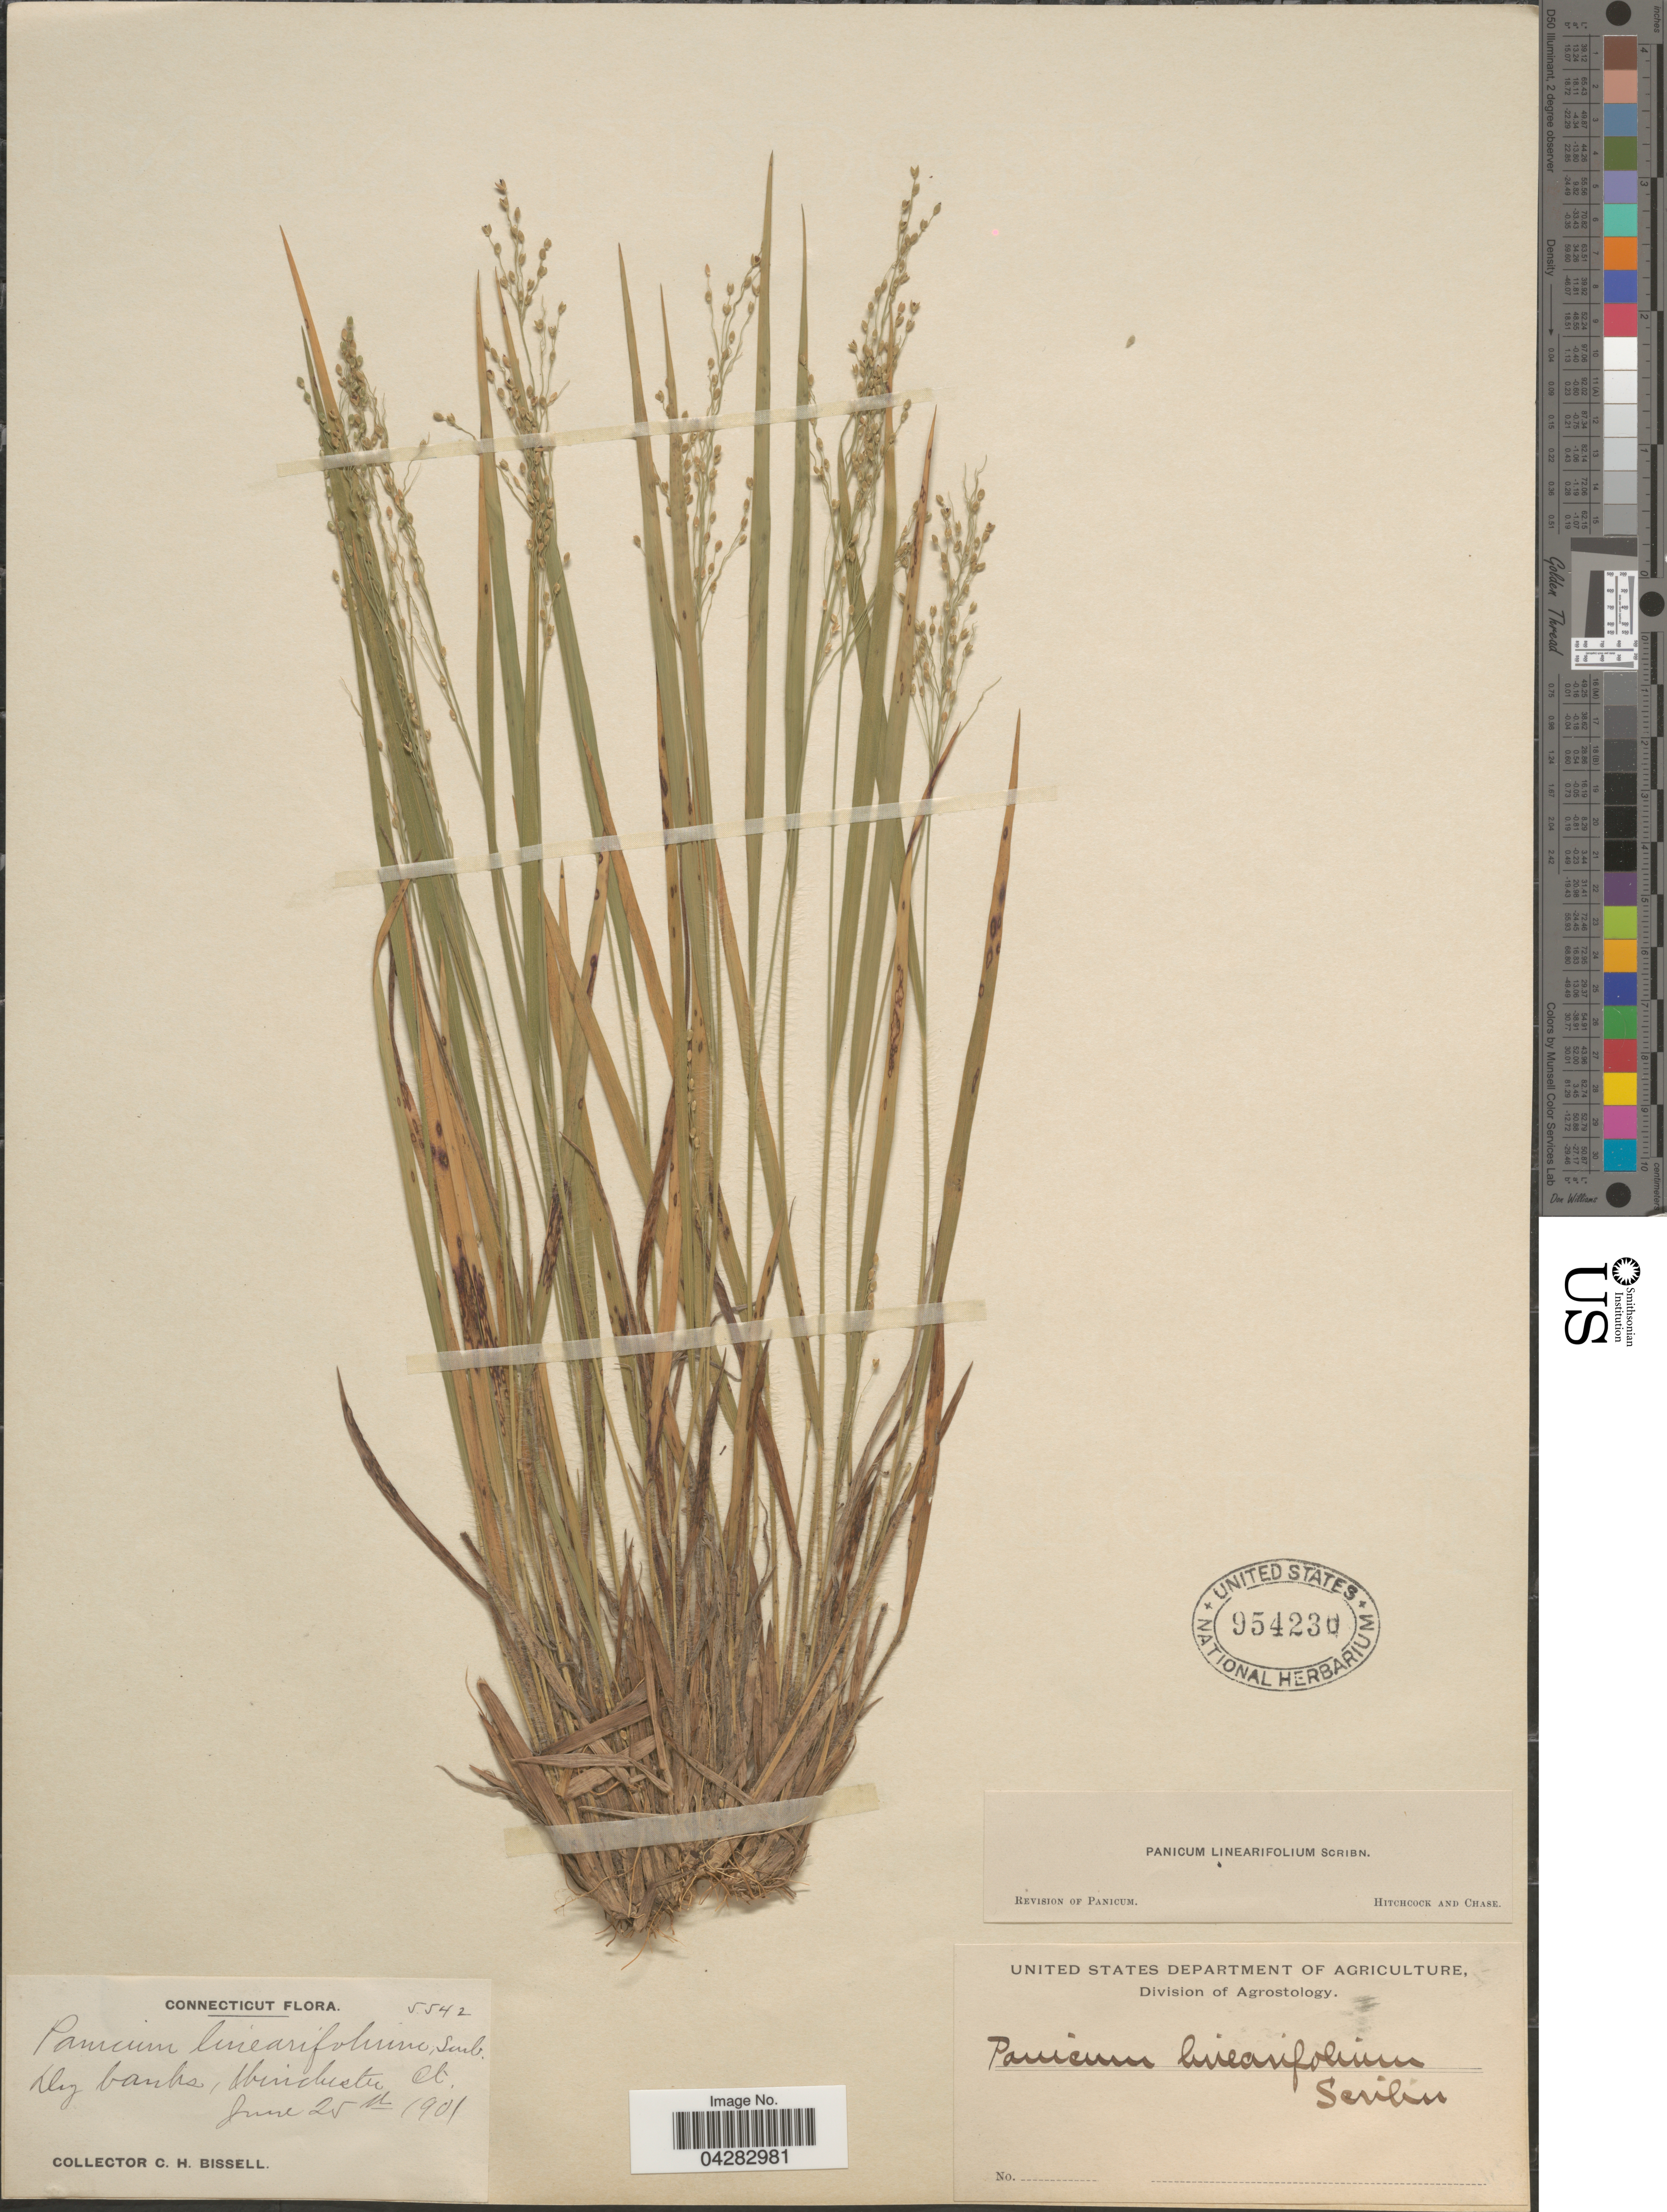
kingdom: Plantae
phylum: Tracheophyta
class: Liliopsida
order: Poales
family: Poaceae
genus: Dichanthelium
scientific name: Dichanthelium linearifolium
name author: (Scribn.) Gould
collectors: C. Bissell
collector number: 5542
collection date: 1901-06-25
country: United States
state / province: Connecticut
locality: Dry banks, Winchester.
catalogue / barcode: US 954230